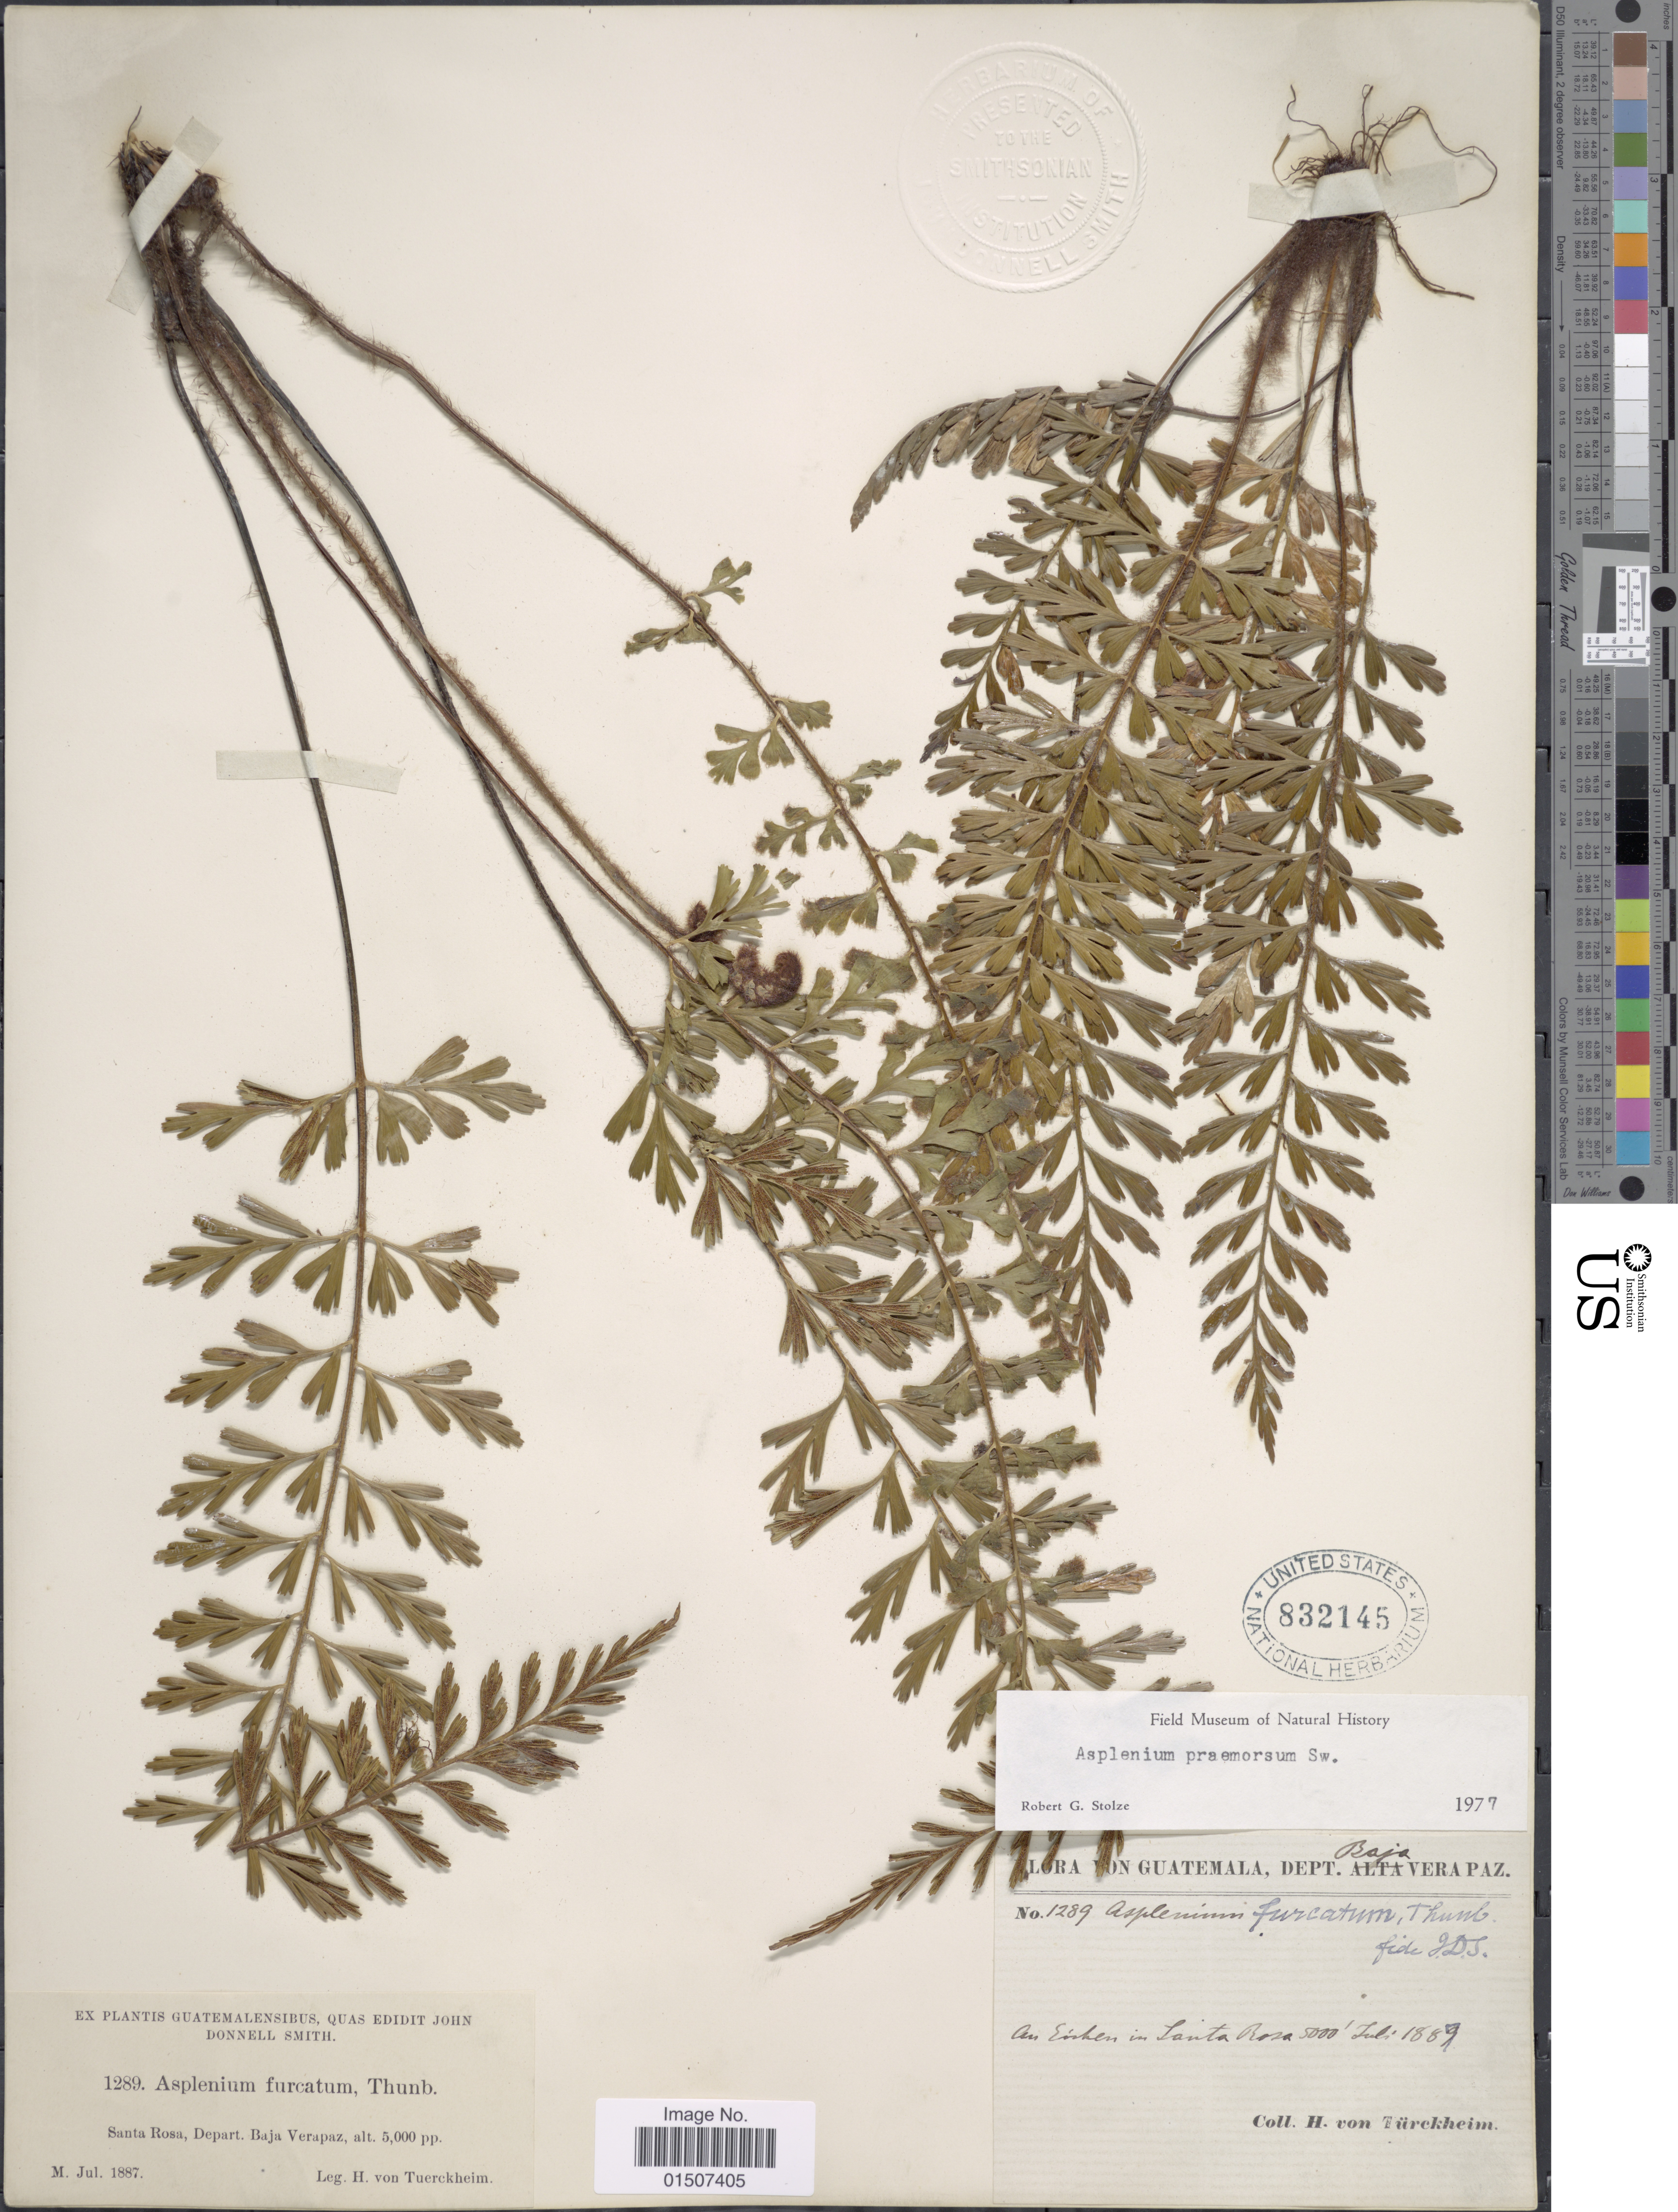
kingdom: Plantae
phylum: Tracheophyta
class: Polypodiopsida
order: Polypodiales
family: Aspleniaceae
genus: Asplenium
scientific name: Asplenium praemorsum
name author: Sw.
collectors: H. von Türckheim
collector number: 1289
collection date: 1887-07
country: Guatemala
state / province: Baja Verapaz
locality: Santa Rosa, Depart. Baja Verapaz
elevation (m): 1524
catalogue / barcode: US 832145